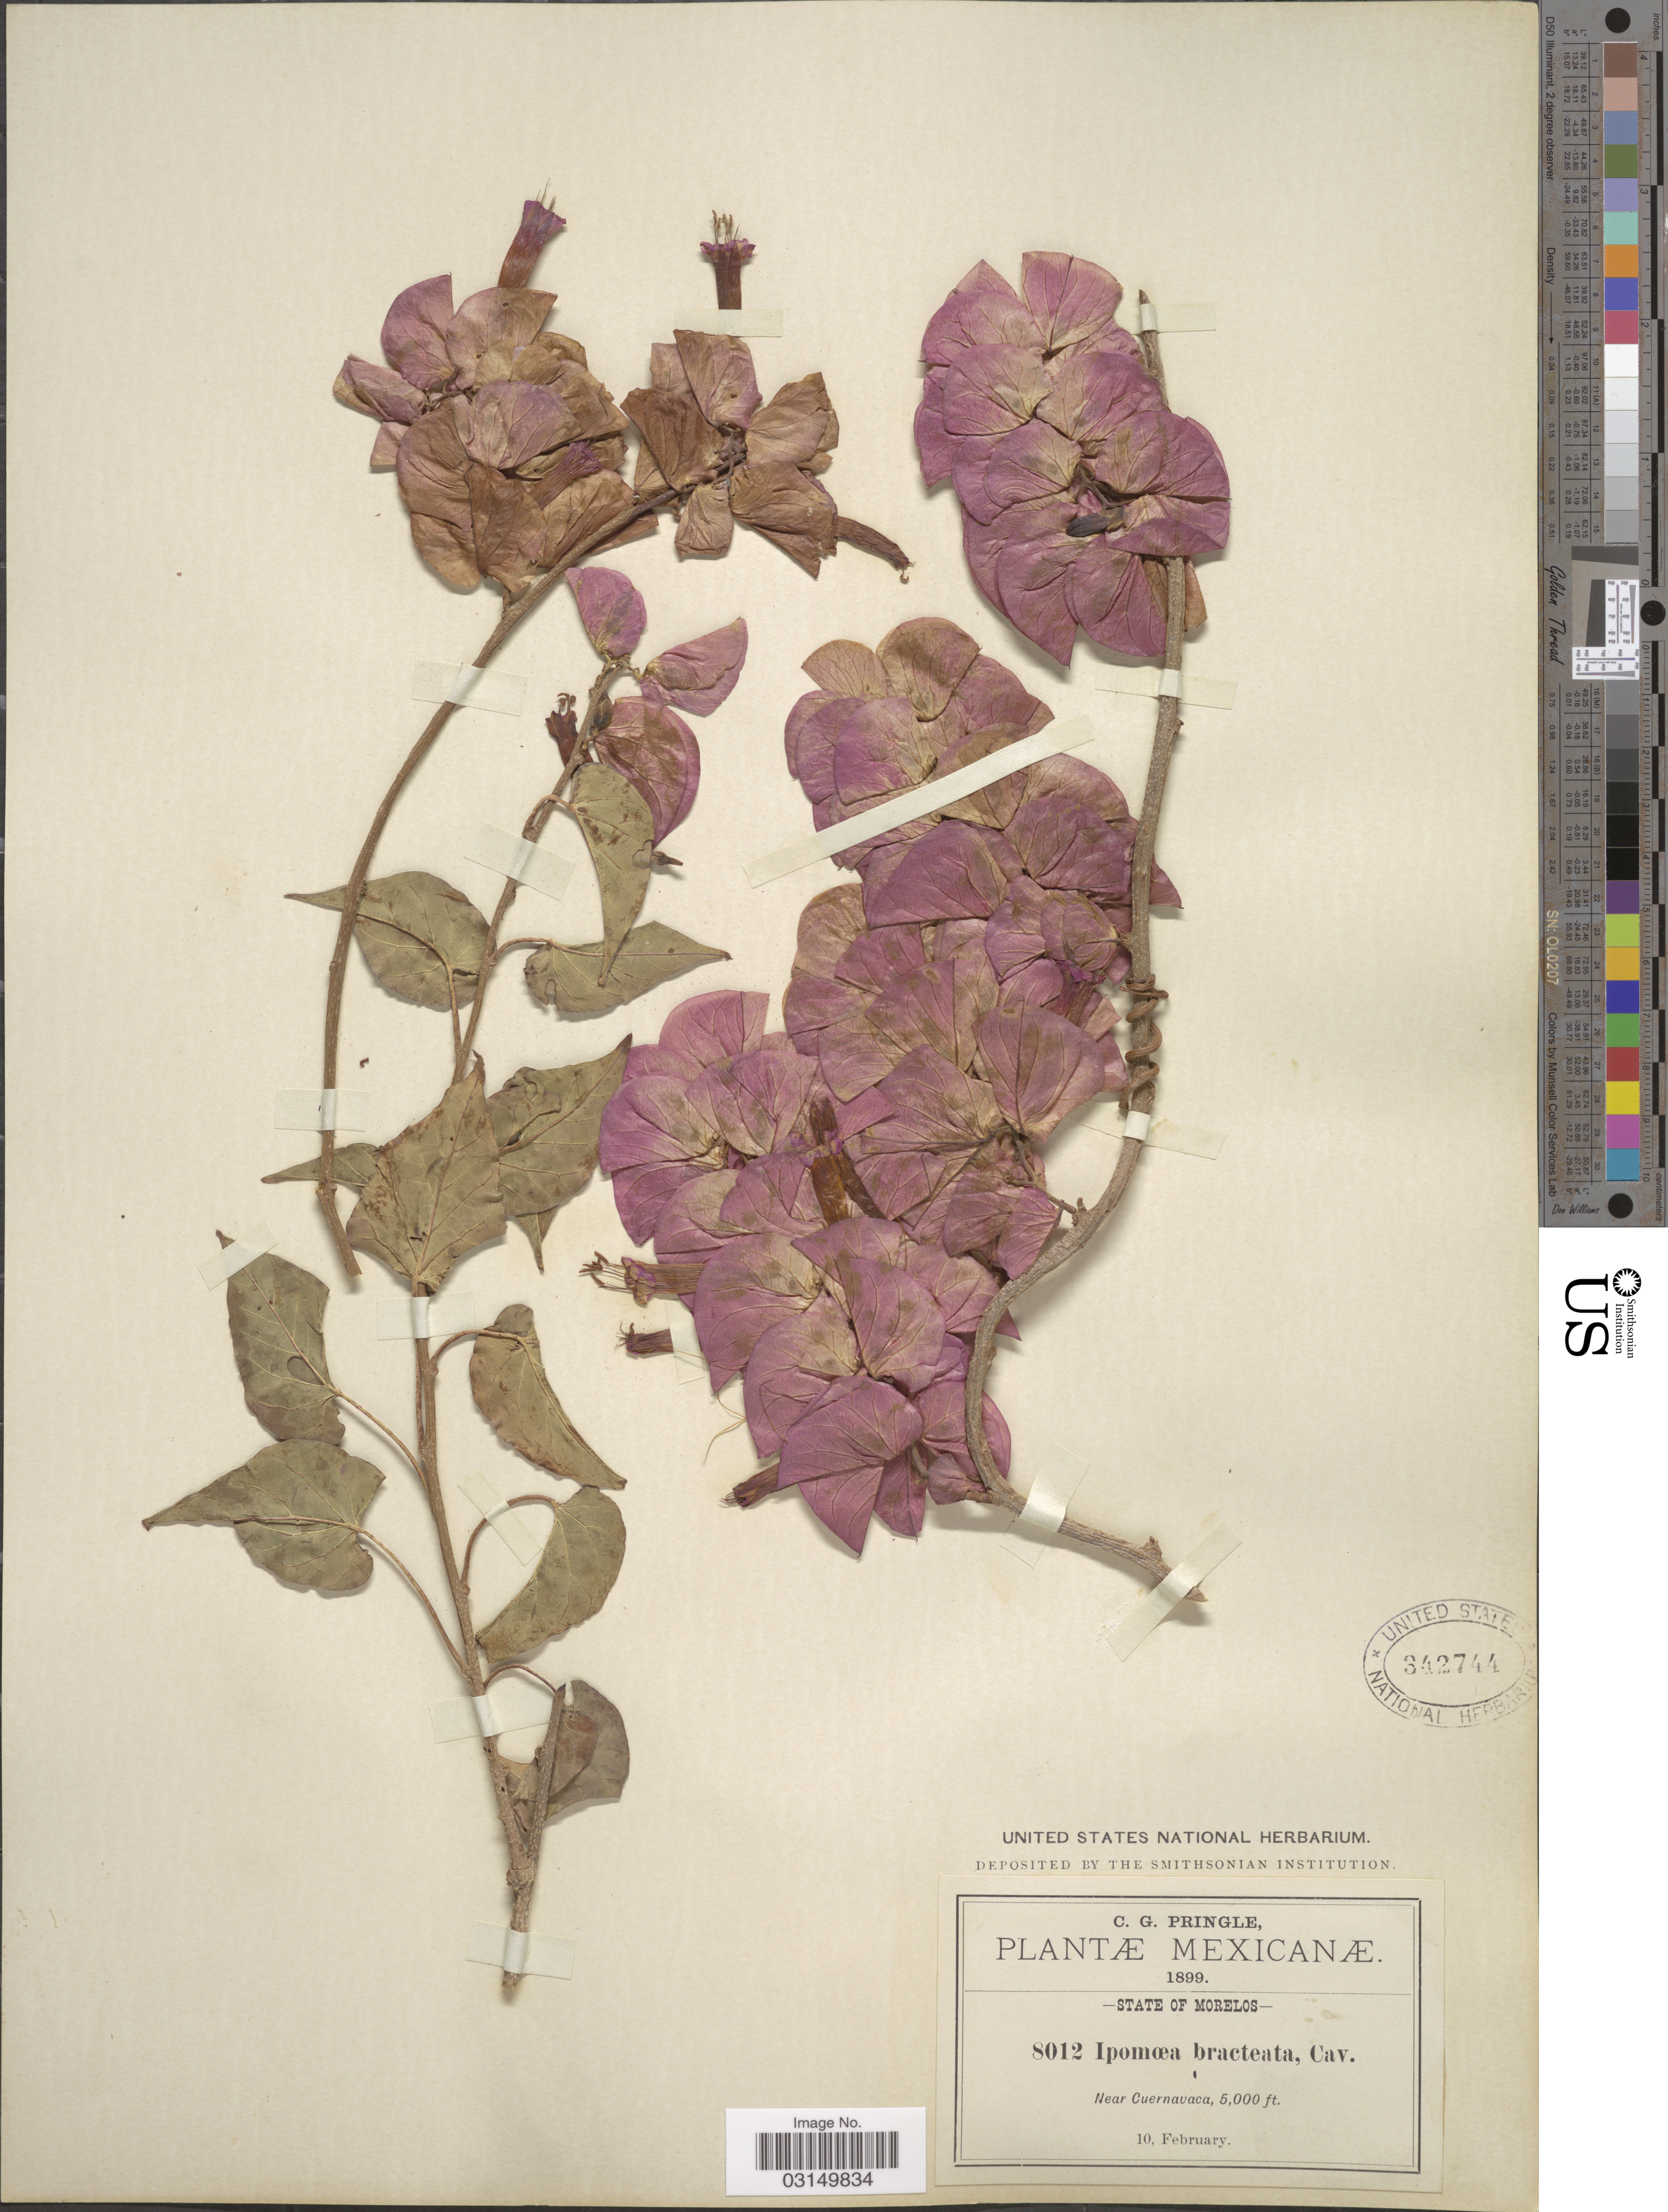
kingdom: Plantae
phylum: Tracheophyta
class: Magnoliopsida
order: Solanales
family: Convolvulaceae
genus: Ipomoea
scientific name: Ipomoea bracteata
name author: Cav.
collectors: C. G. Pringle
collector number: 8012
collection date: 1899-02-10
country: Mexico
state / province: Morelos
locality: Near Cuernavaca.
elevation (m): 1524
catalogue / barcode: US 342744